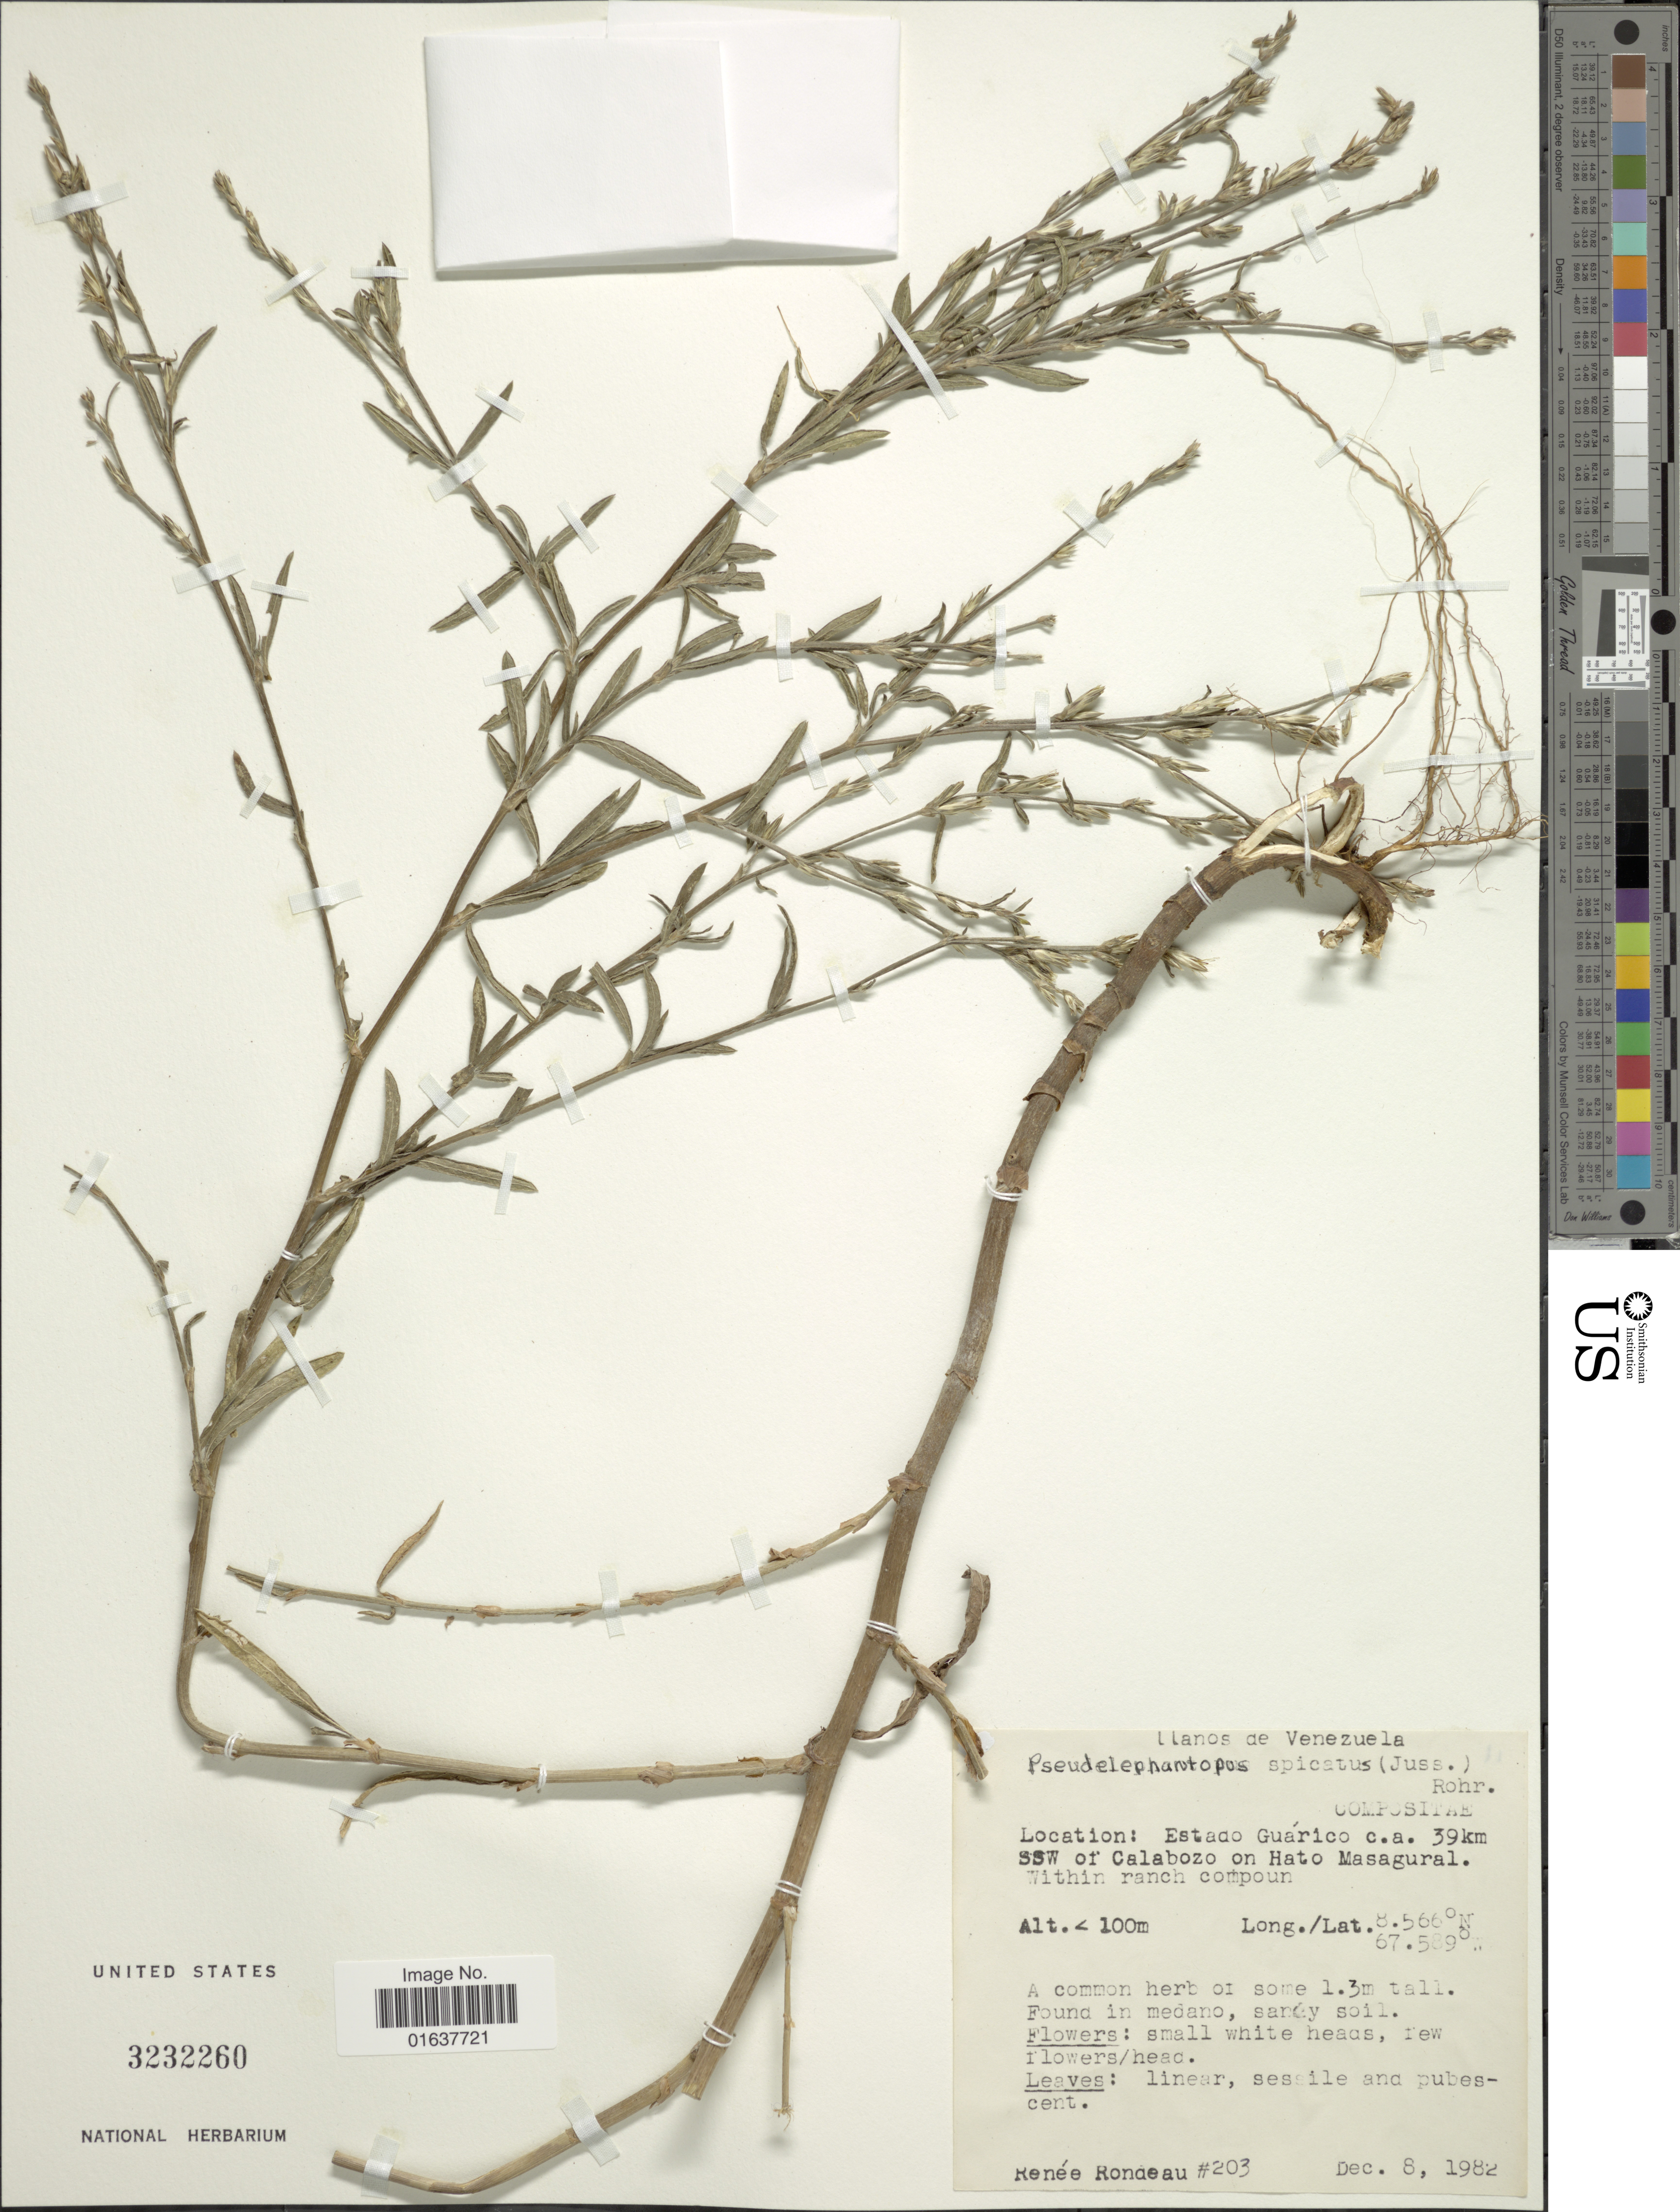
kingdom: Plantae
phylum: Tracheophyta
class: Magnoliopsida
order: Asterales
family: Asteraceae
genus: Pseudelephantopus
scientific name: Pseudelephantopus spicatus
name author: (Juss. ex Aubl.) C.F. Baker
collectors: R. Rondeau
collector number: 203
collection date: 1982-12-08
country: Venezuela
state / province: Guárico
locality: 39 km SSW of Calabozo on Hato Masagural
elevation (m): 100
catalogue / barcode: US 3232260